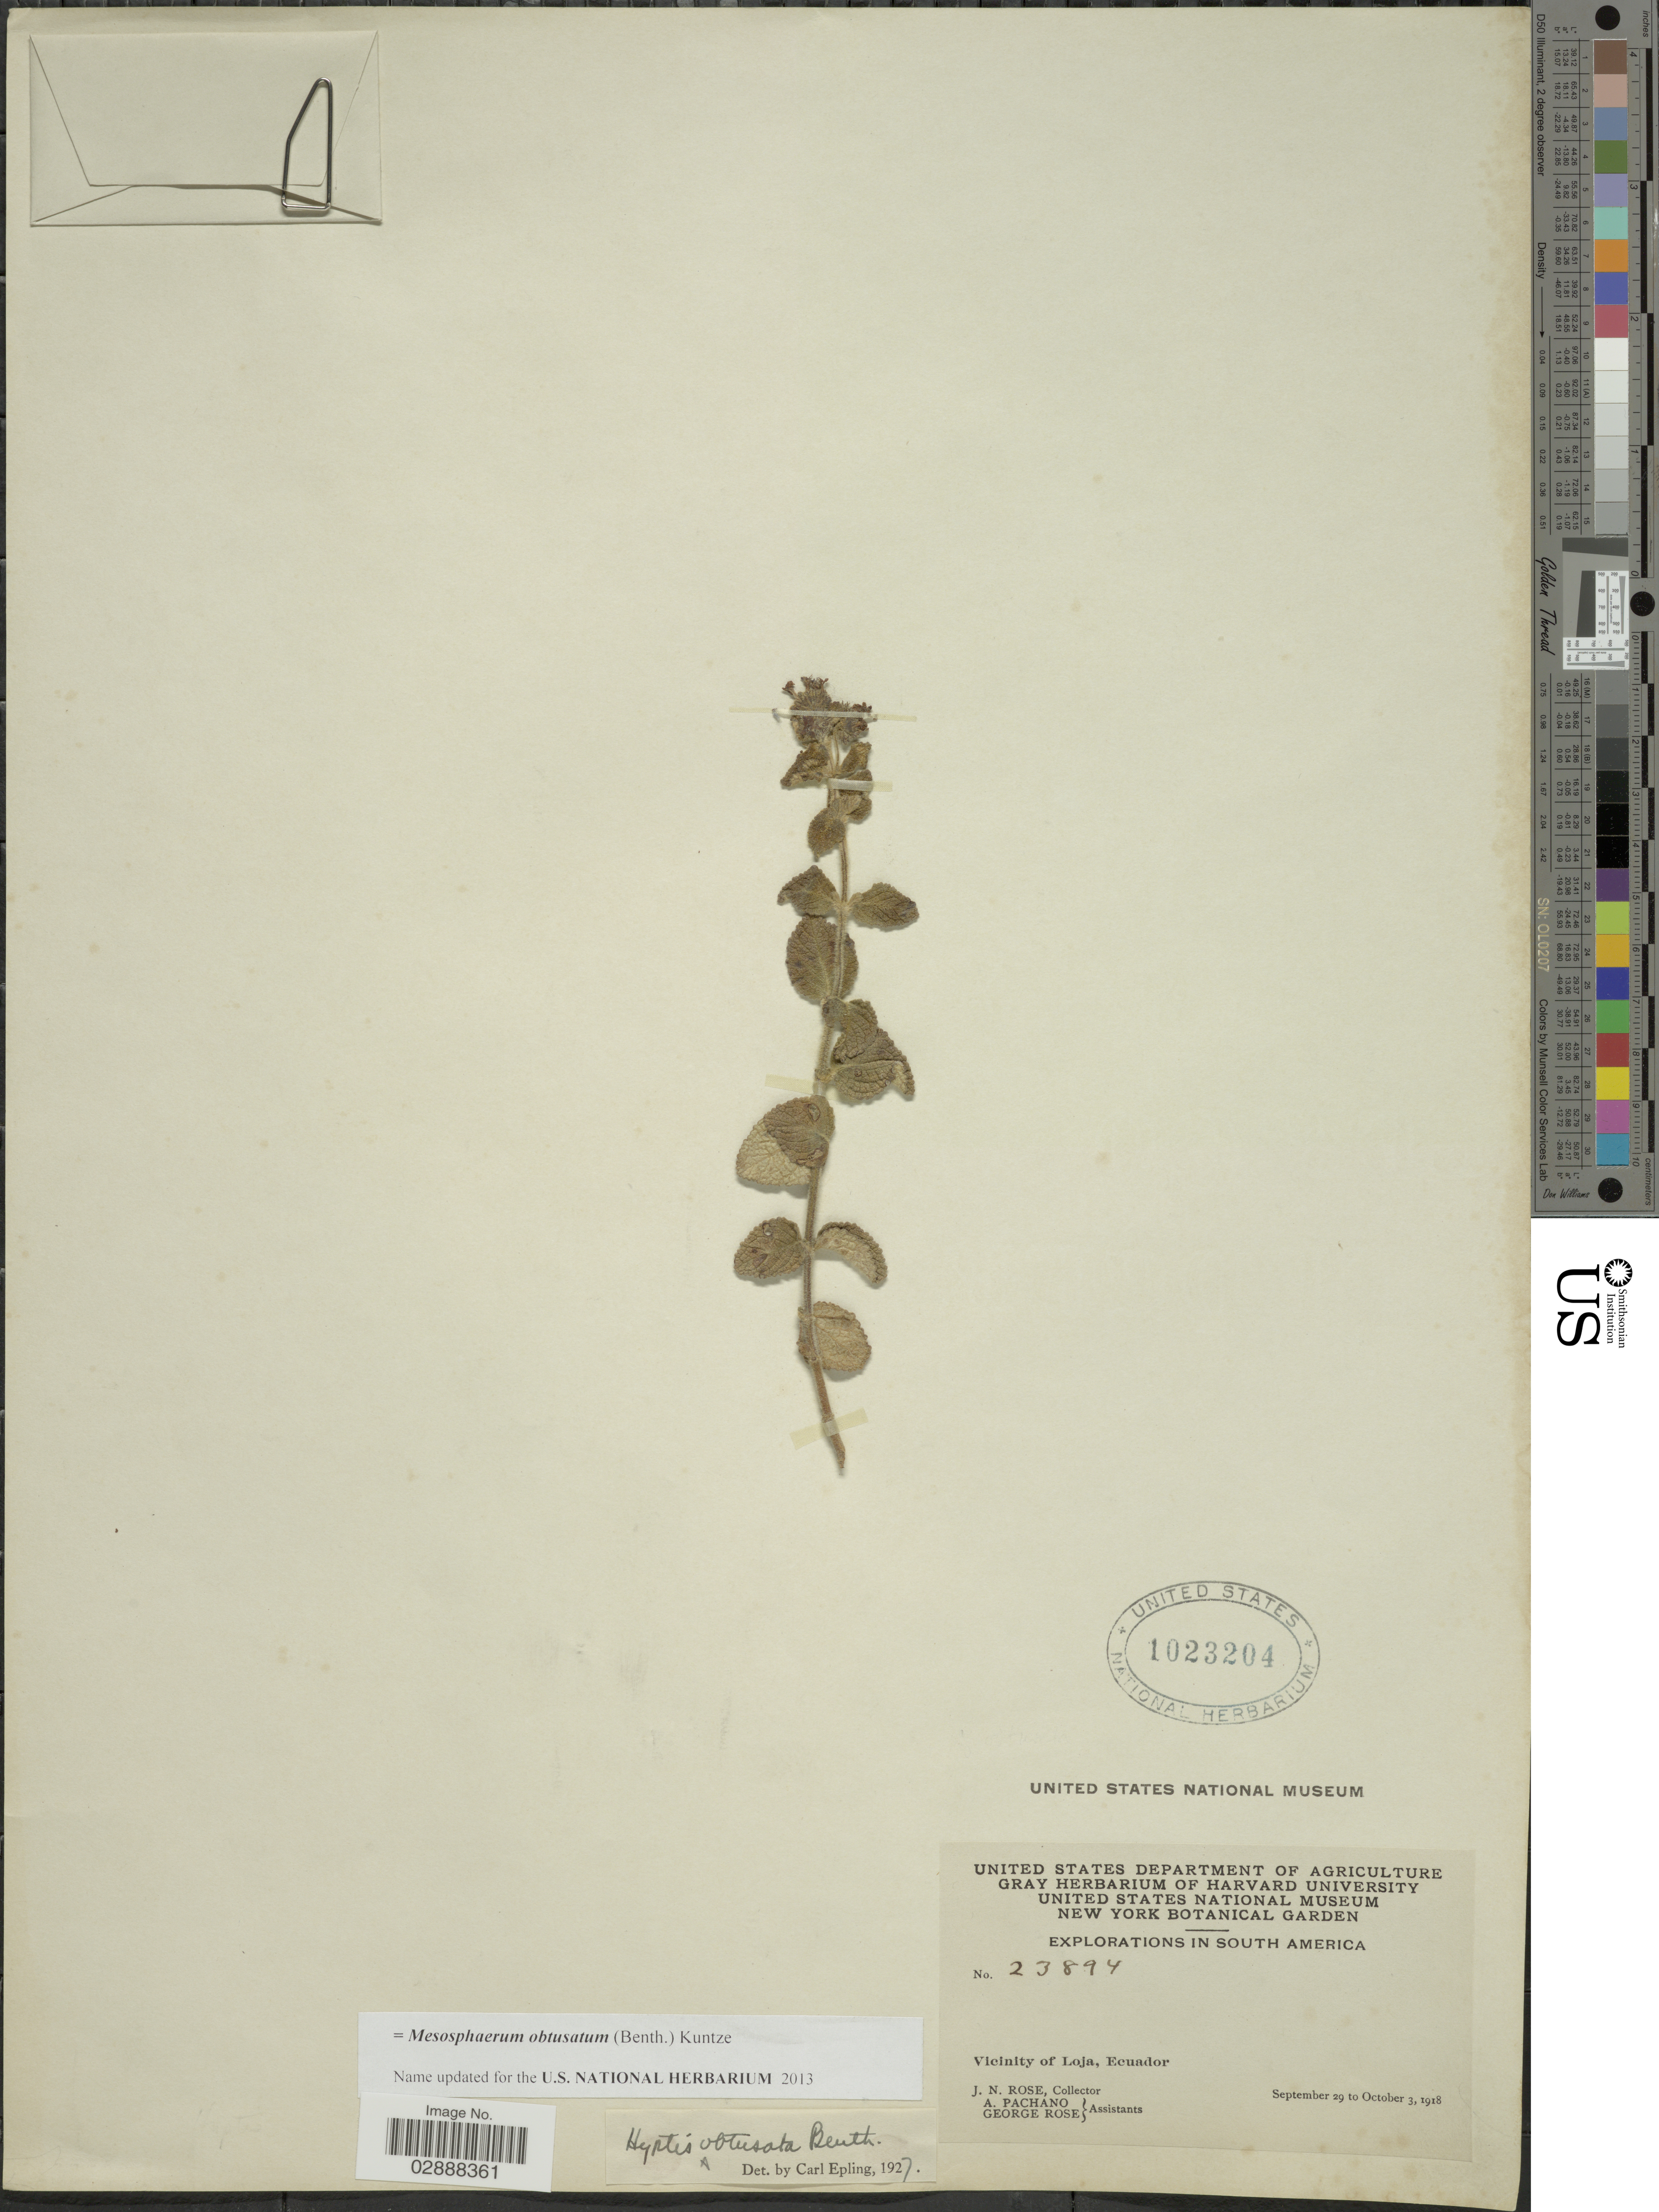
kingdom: Plantae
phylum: Tracheophyta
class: Magnoliopsida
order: Lamiales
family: Lamiaceae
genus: Mesosphaerum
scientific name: Mesosphaerum obtusatum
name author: (Benth.) Kuntze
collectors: J. N. Rose, A. Pachano & G. Rose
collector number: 23894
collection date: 1918-09-29/1918-10-03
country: Ecuador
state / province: Loja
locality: Vicinity of Loja.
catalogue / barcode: US 1023204